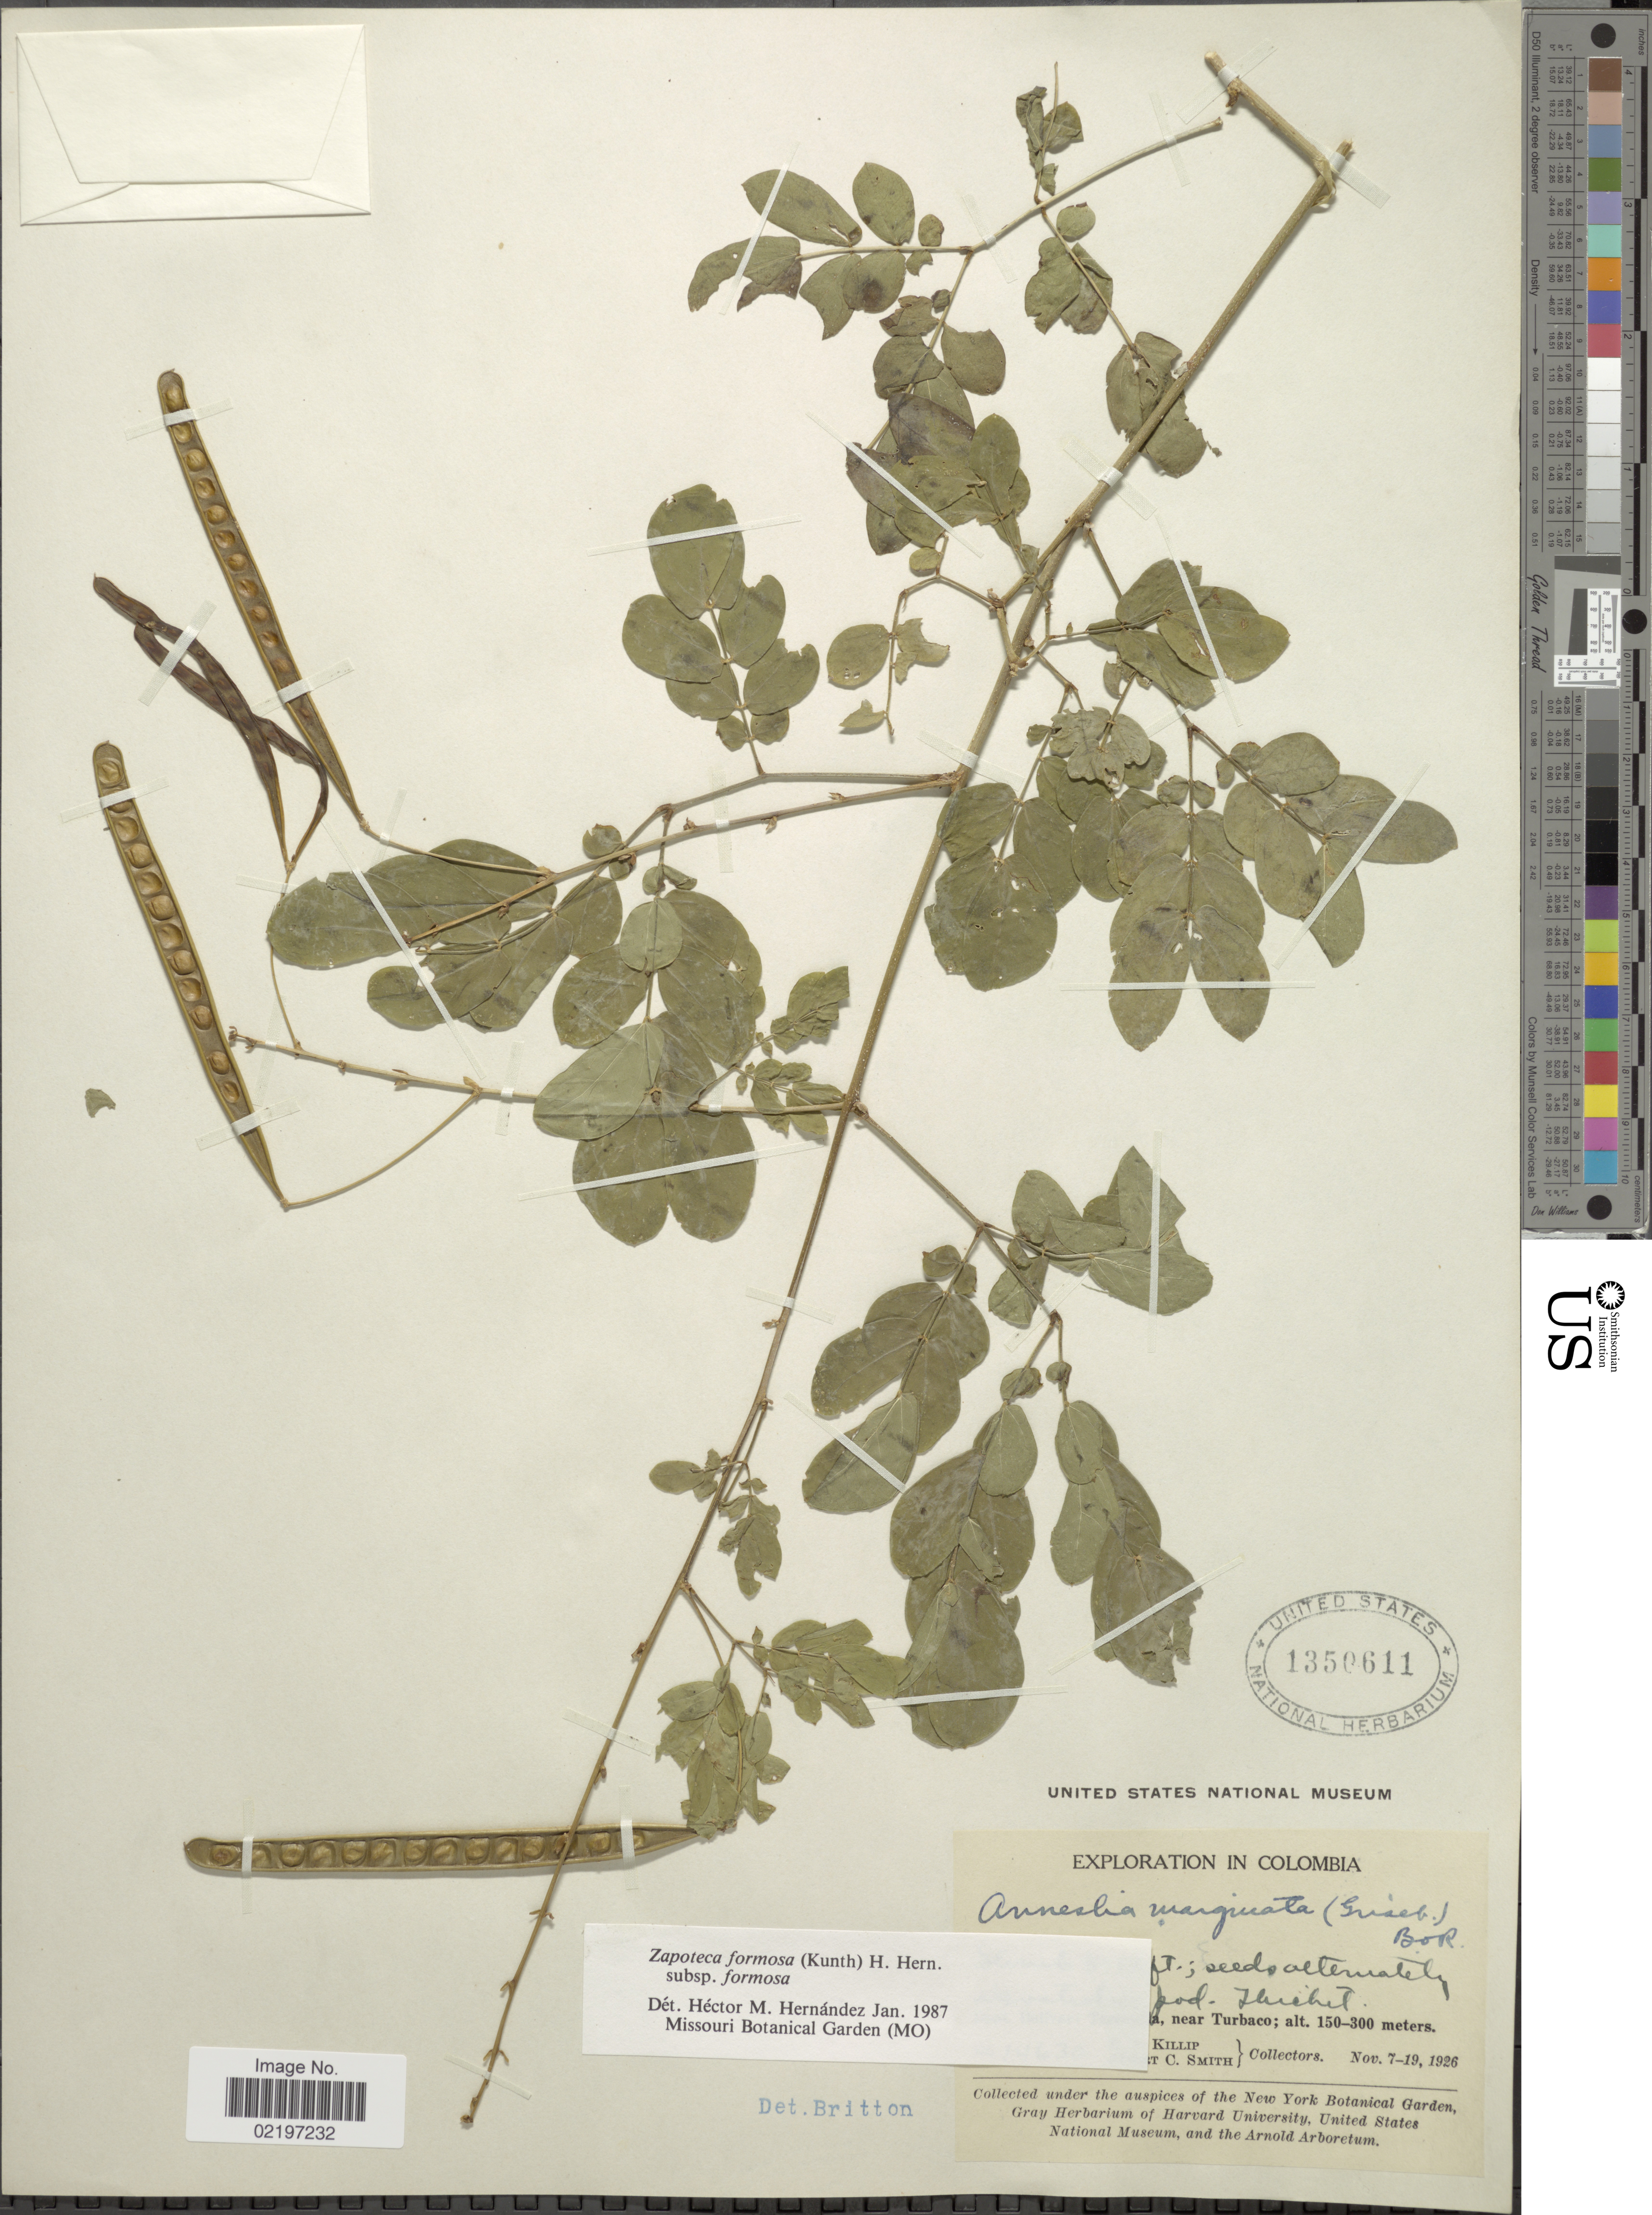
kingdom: Plantae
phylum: Tracheophyta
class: Magnoliopsida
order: Fabales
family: Fabaceae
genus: Zapoteca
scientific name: Zapoteca formosa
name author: (Kunth) H.M. Hern.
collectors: Killip & A. C. Smith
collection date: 1926-11-07/1926-11-19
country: Colombia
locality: Near Turbaco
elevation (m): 150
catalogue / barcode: US 1350611